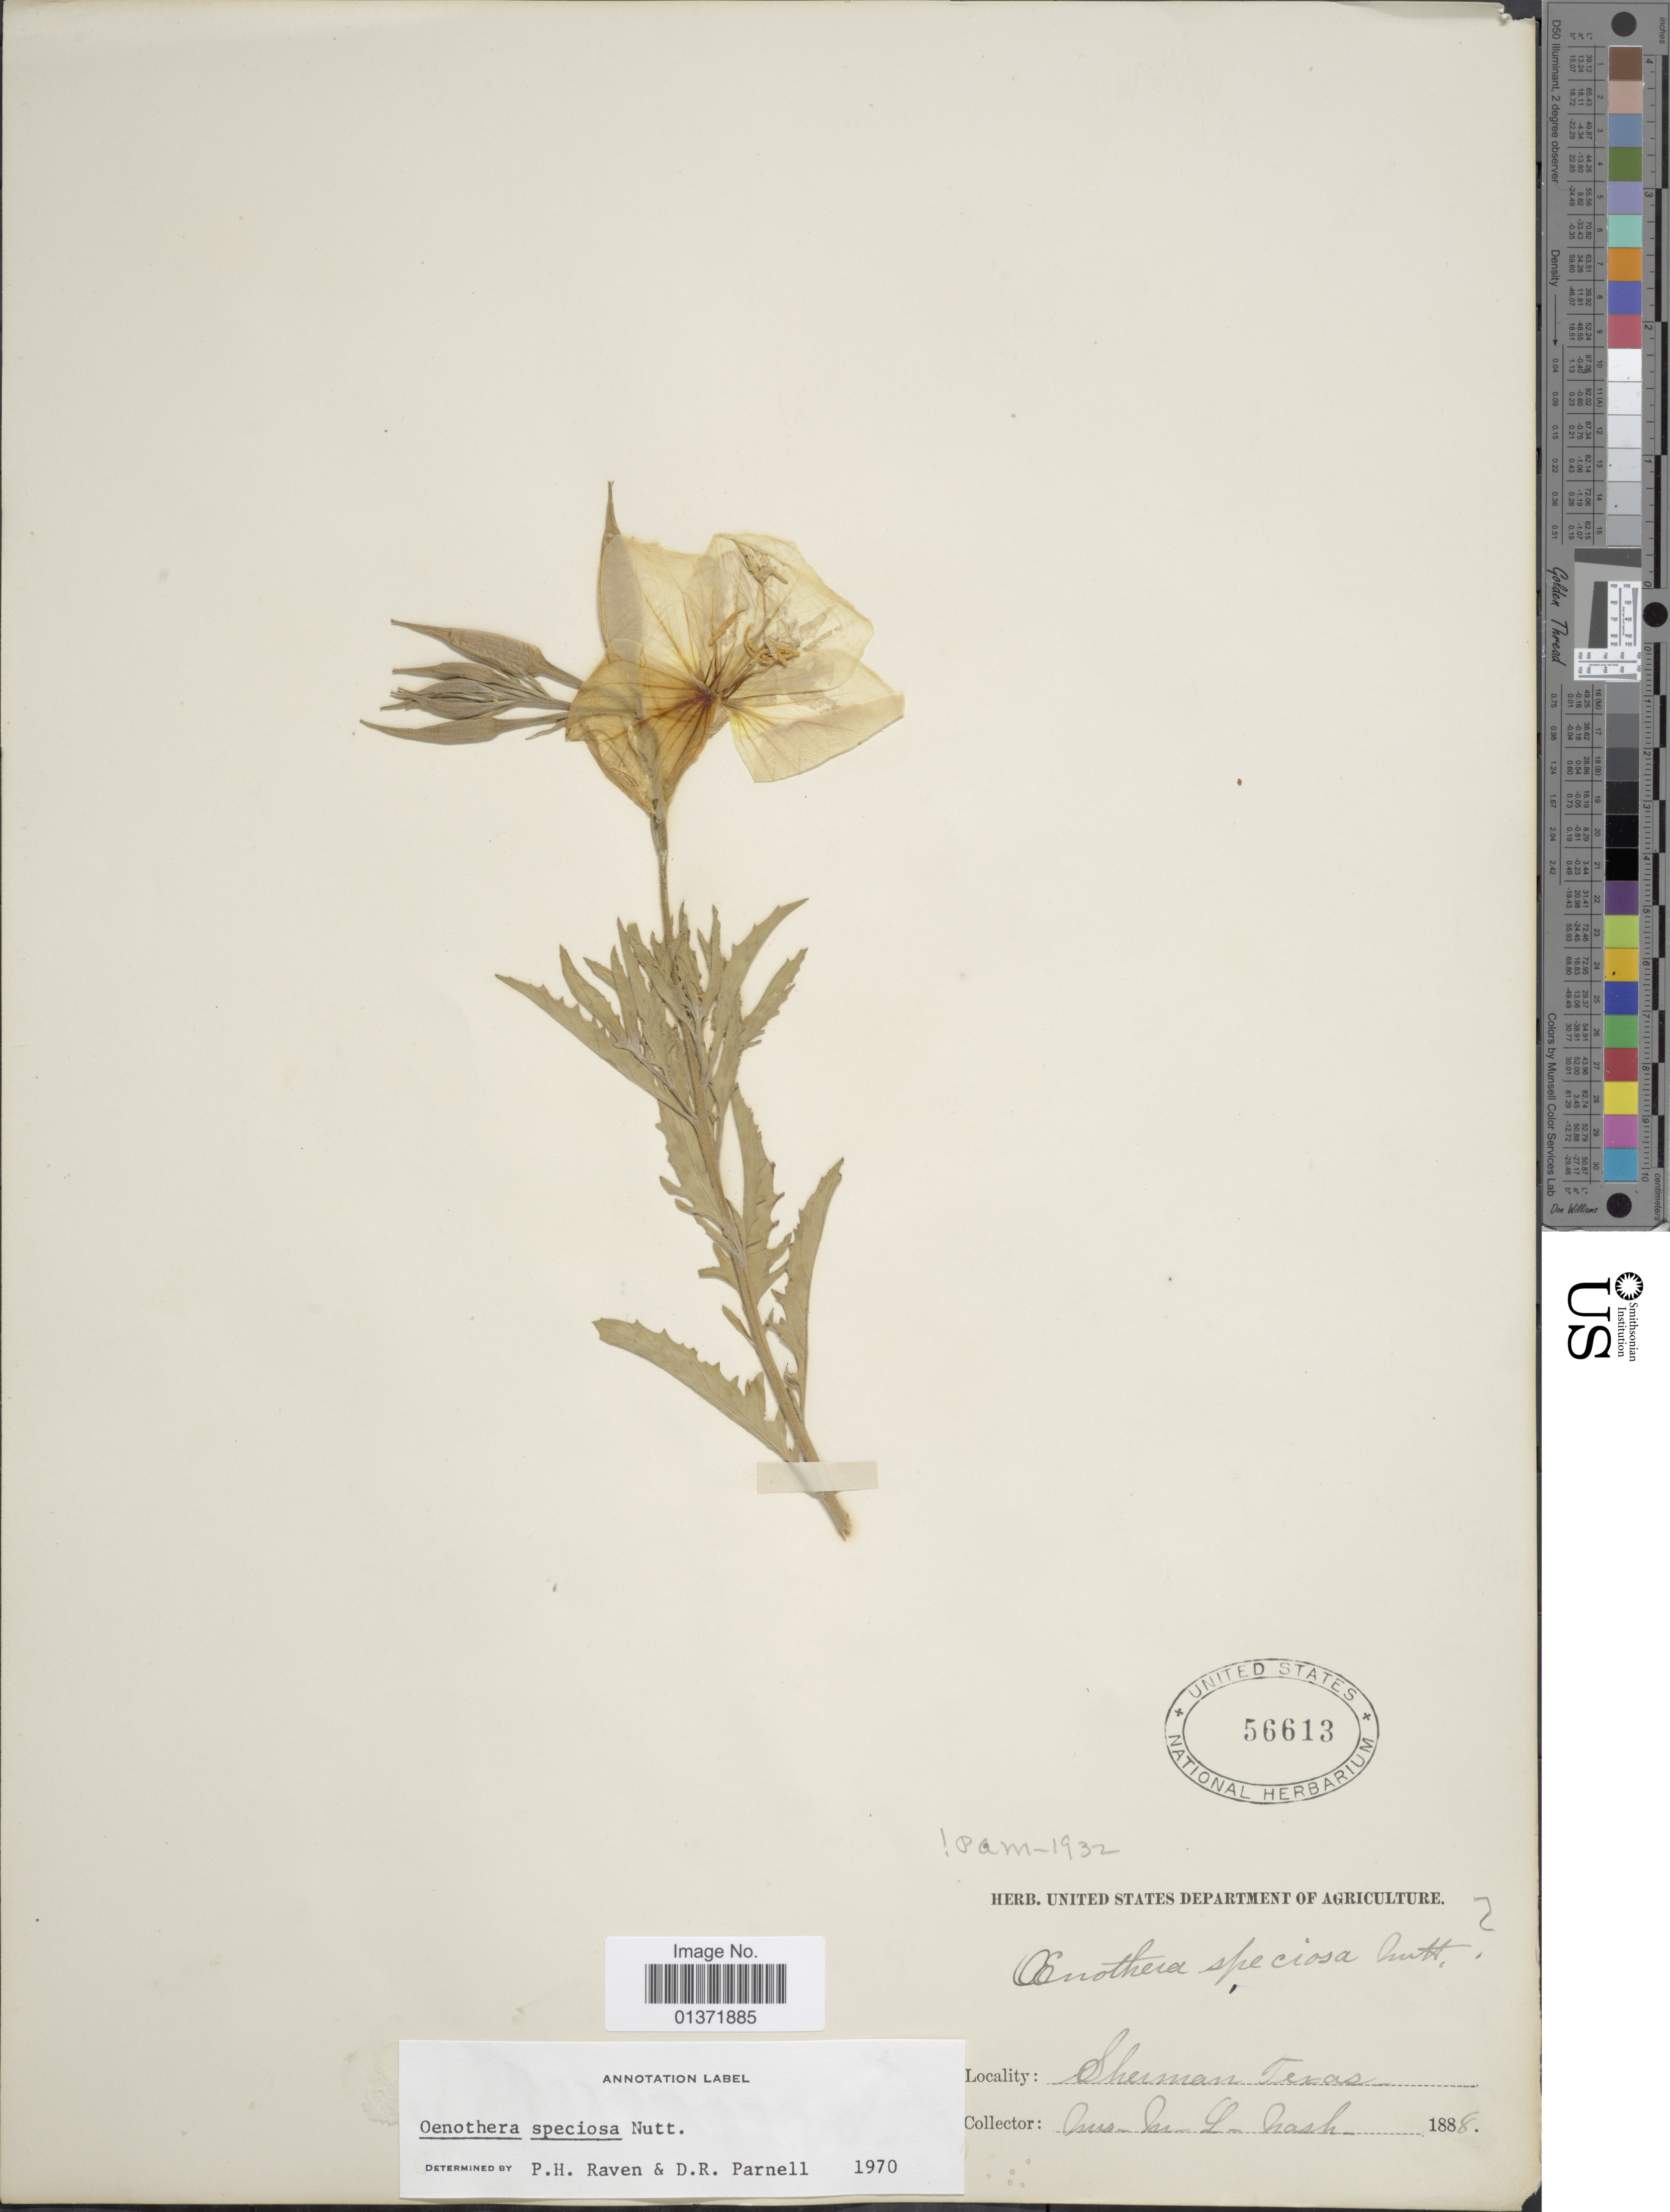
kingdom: Plantae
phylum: Tracheophyta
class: Magnoliopsida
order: Myrtales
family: Onagraceae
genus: Oenothera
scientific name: Oenothera speciosa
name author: Nutt.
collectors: M. L. Nash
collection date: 1888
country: United States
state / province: Texas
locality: Sherman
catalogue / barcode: US 56613